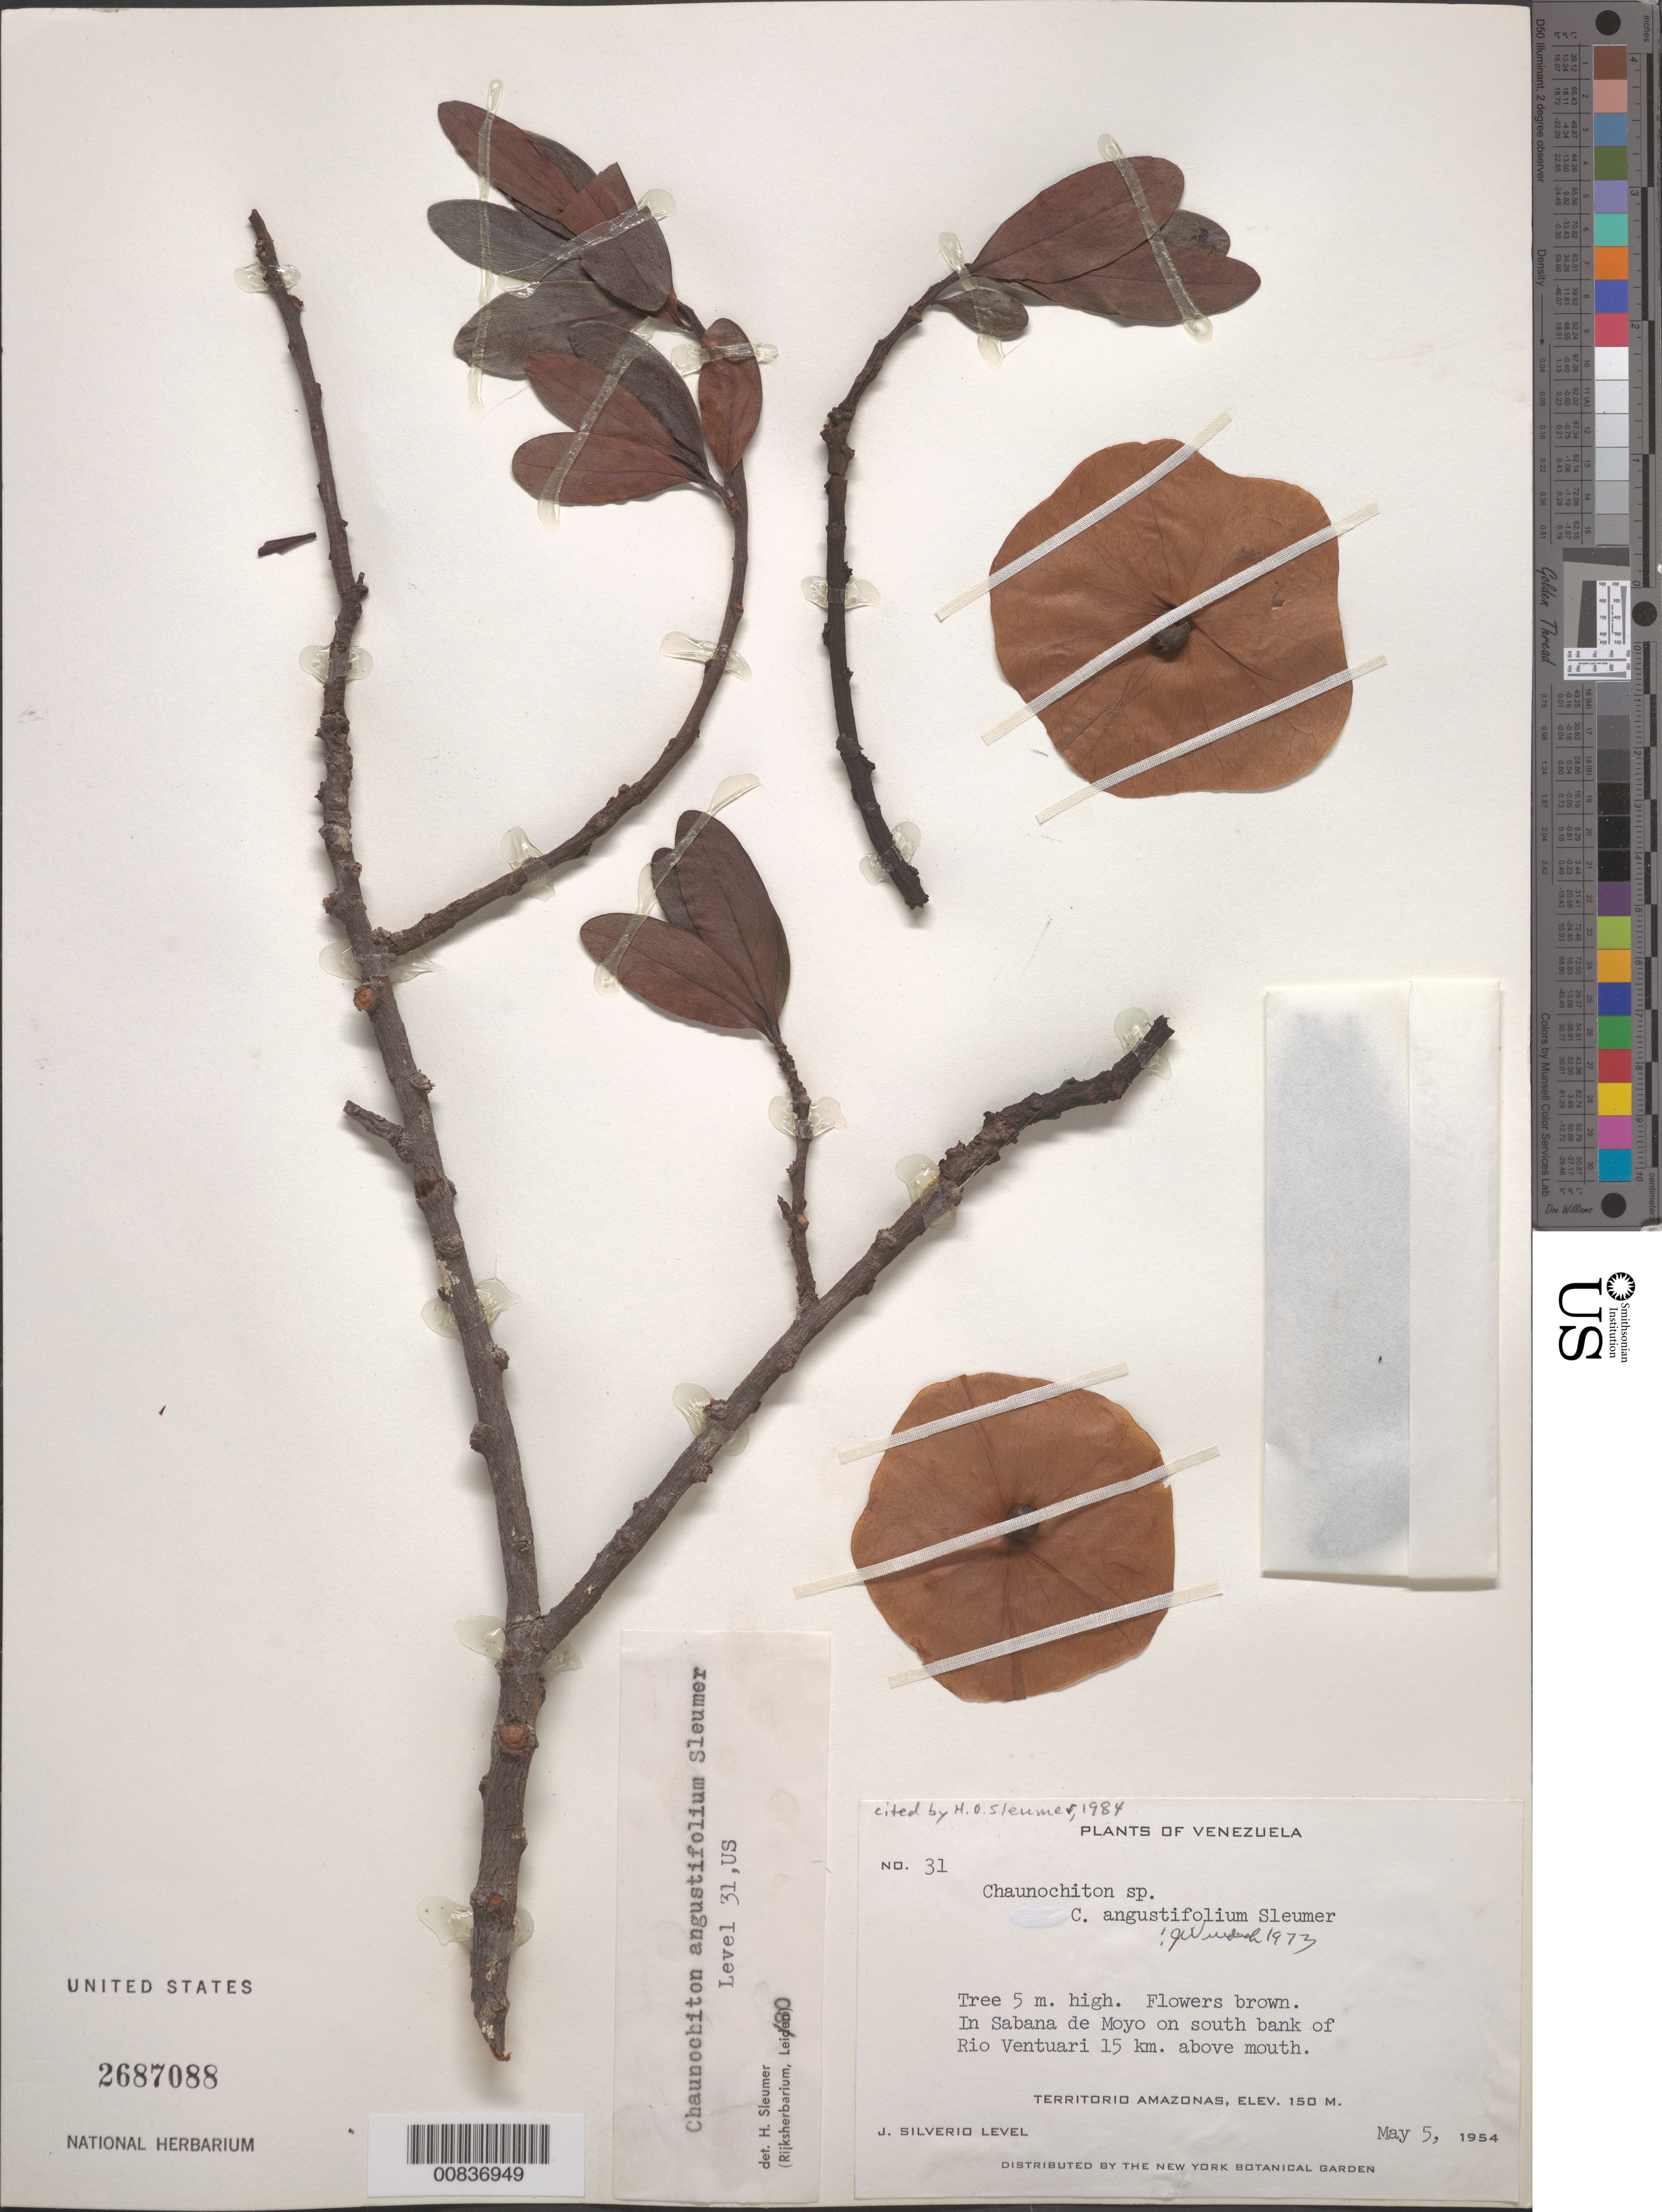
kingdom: Plantae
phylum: Tracheophyta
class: Magnoliopsida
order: Santalales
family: Aptandraceae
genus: Chaunochiton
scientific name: Chaunochiton angustifolium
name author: Sleumer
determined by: Sleumer, H. O.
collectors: J. Silverio L.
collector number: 31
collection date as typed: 5-May-54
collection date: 1954-05-05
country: Venezuela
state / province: Amazonas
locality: Sabana de Moyo, south bank of Río Ventuari, 15 km above mouth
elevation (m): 150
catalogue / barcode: US 2687088